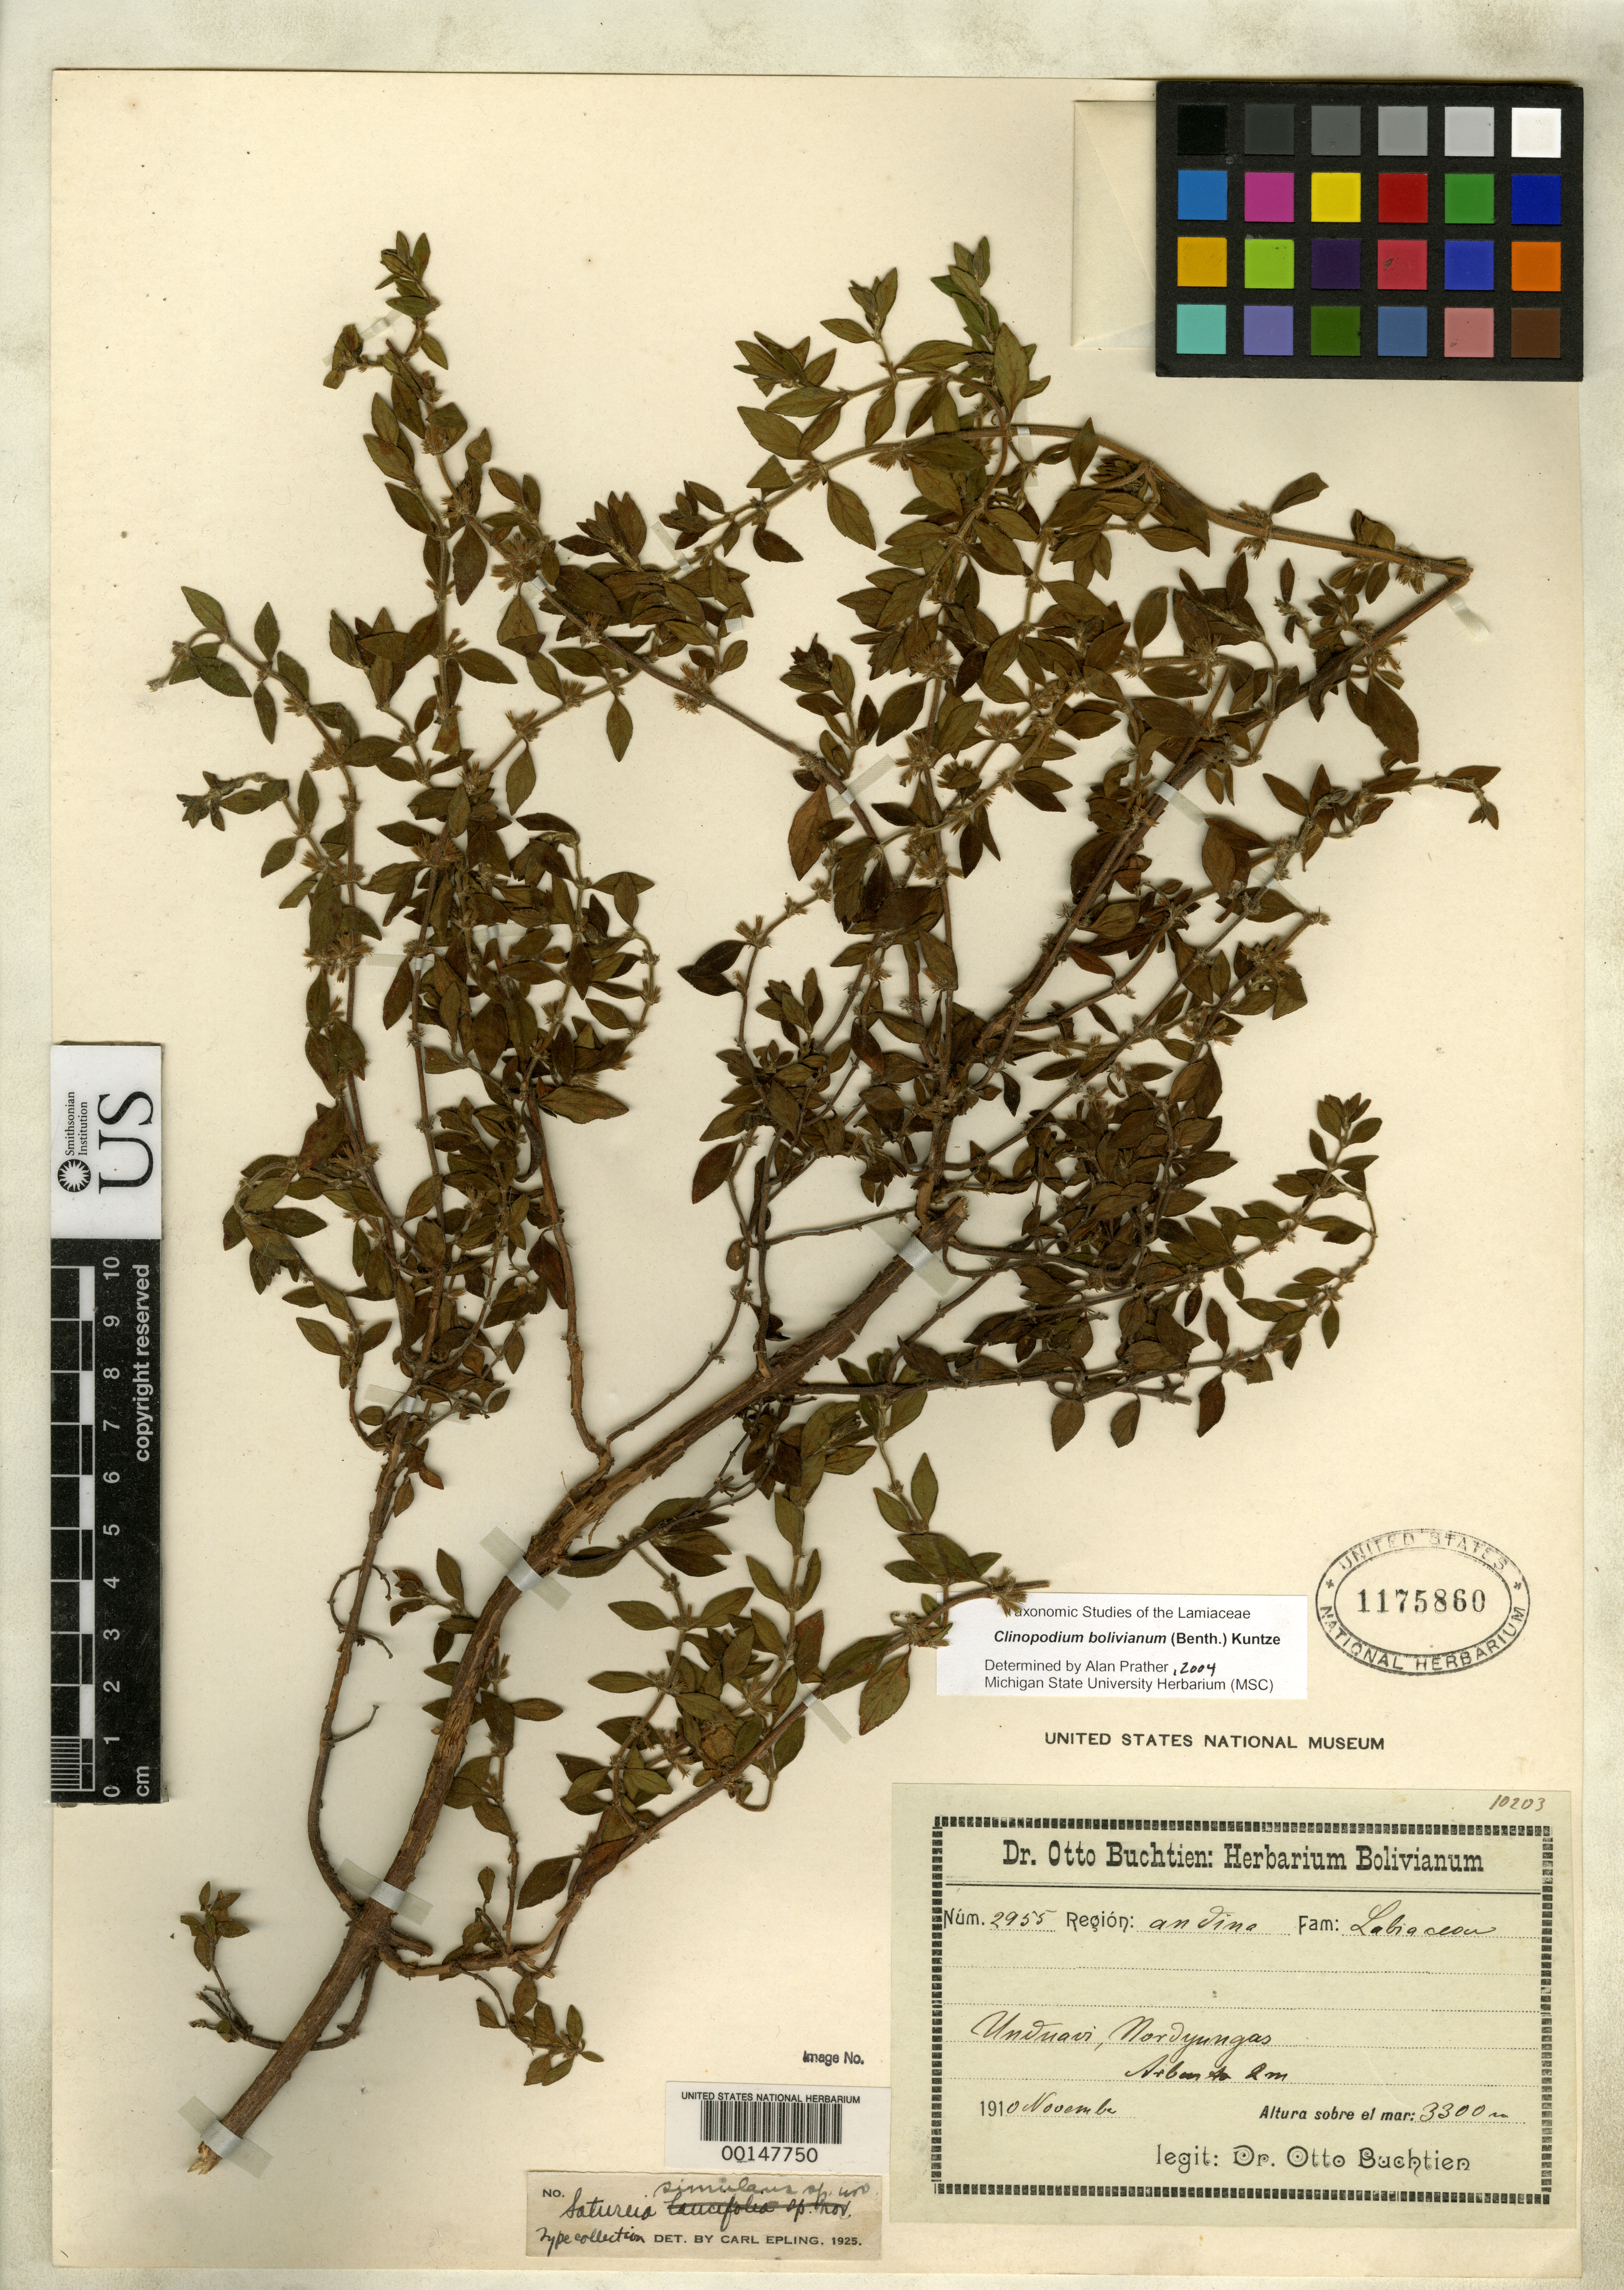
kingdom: Plantae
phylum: Tracheophyta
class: Magnoliopsida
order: Lamiales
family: Lamiaceae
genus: Satureja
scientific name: Satureja simulans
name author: Epling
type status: Isotype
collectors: O. Buchtien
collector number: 2955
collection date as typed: Nov 1910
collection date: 1910-11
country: Bolivia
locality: Region Andina, Unduavi, Nordyungas.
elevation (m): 3300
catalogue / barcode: US 1175860